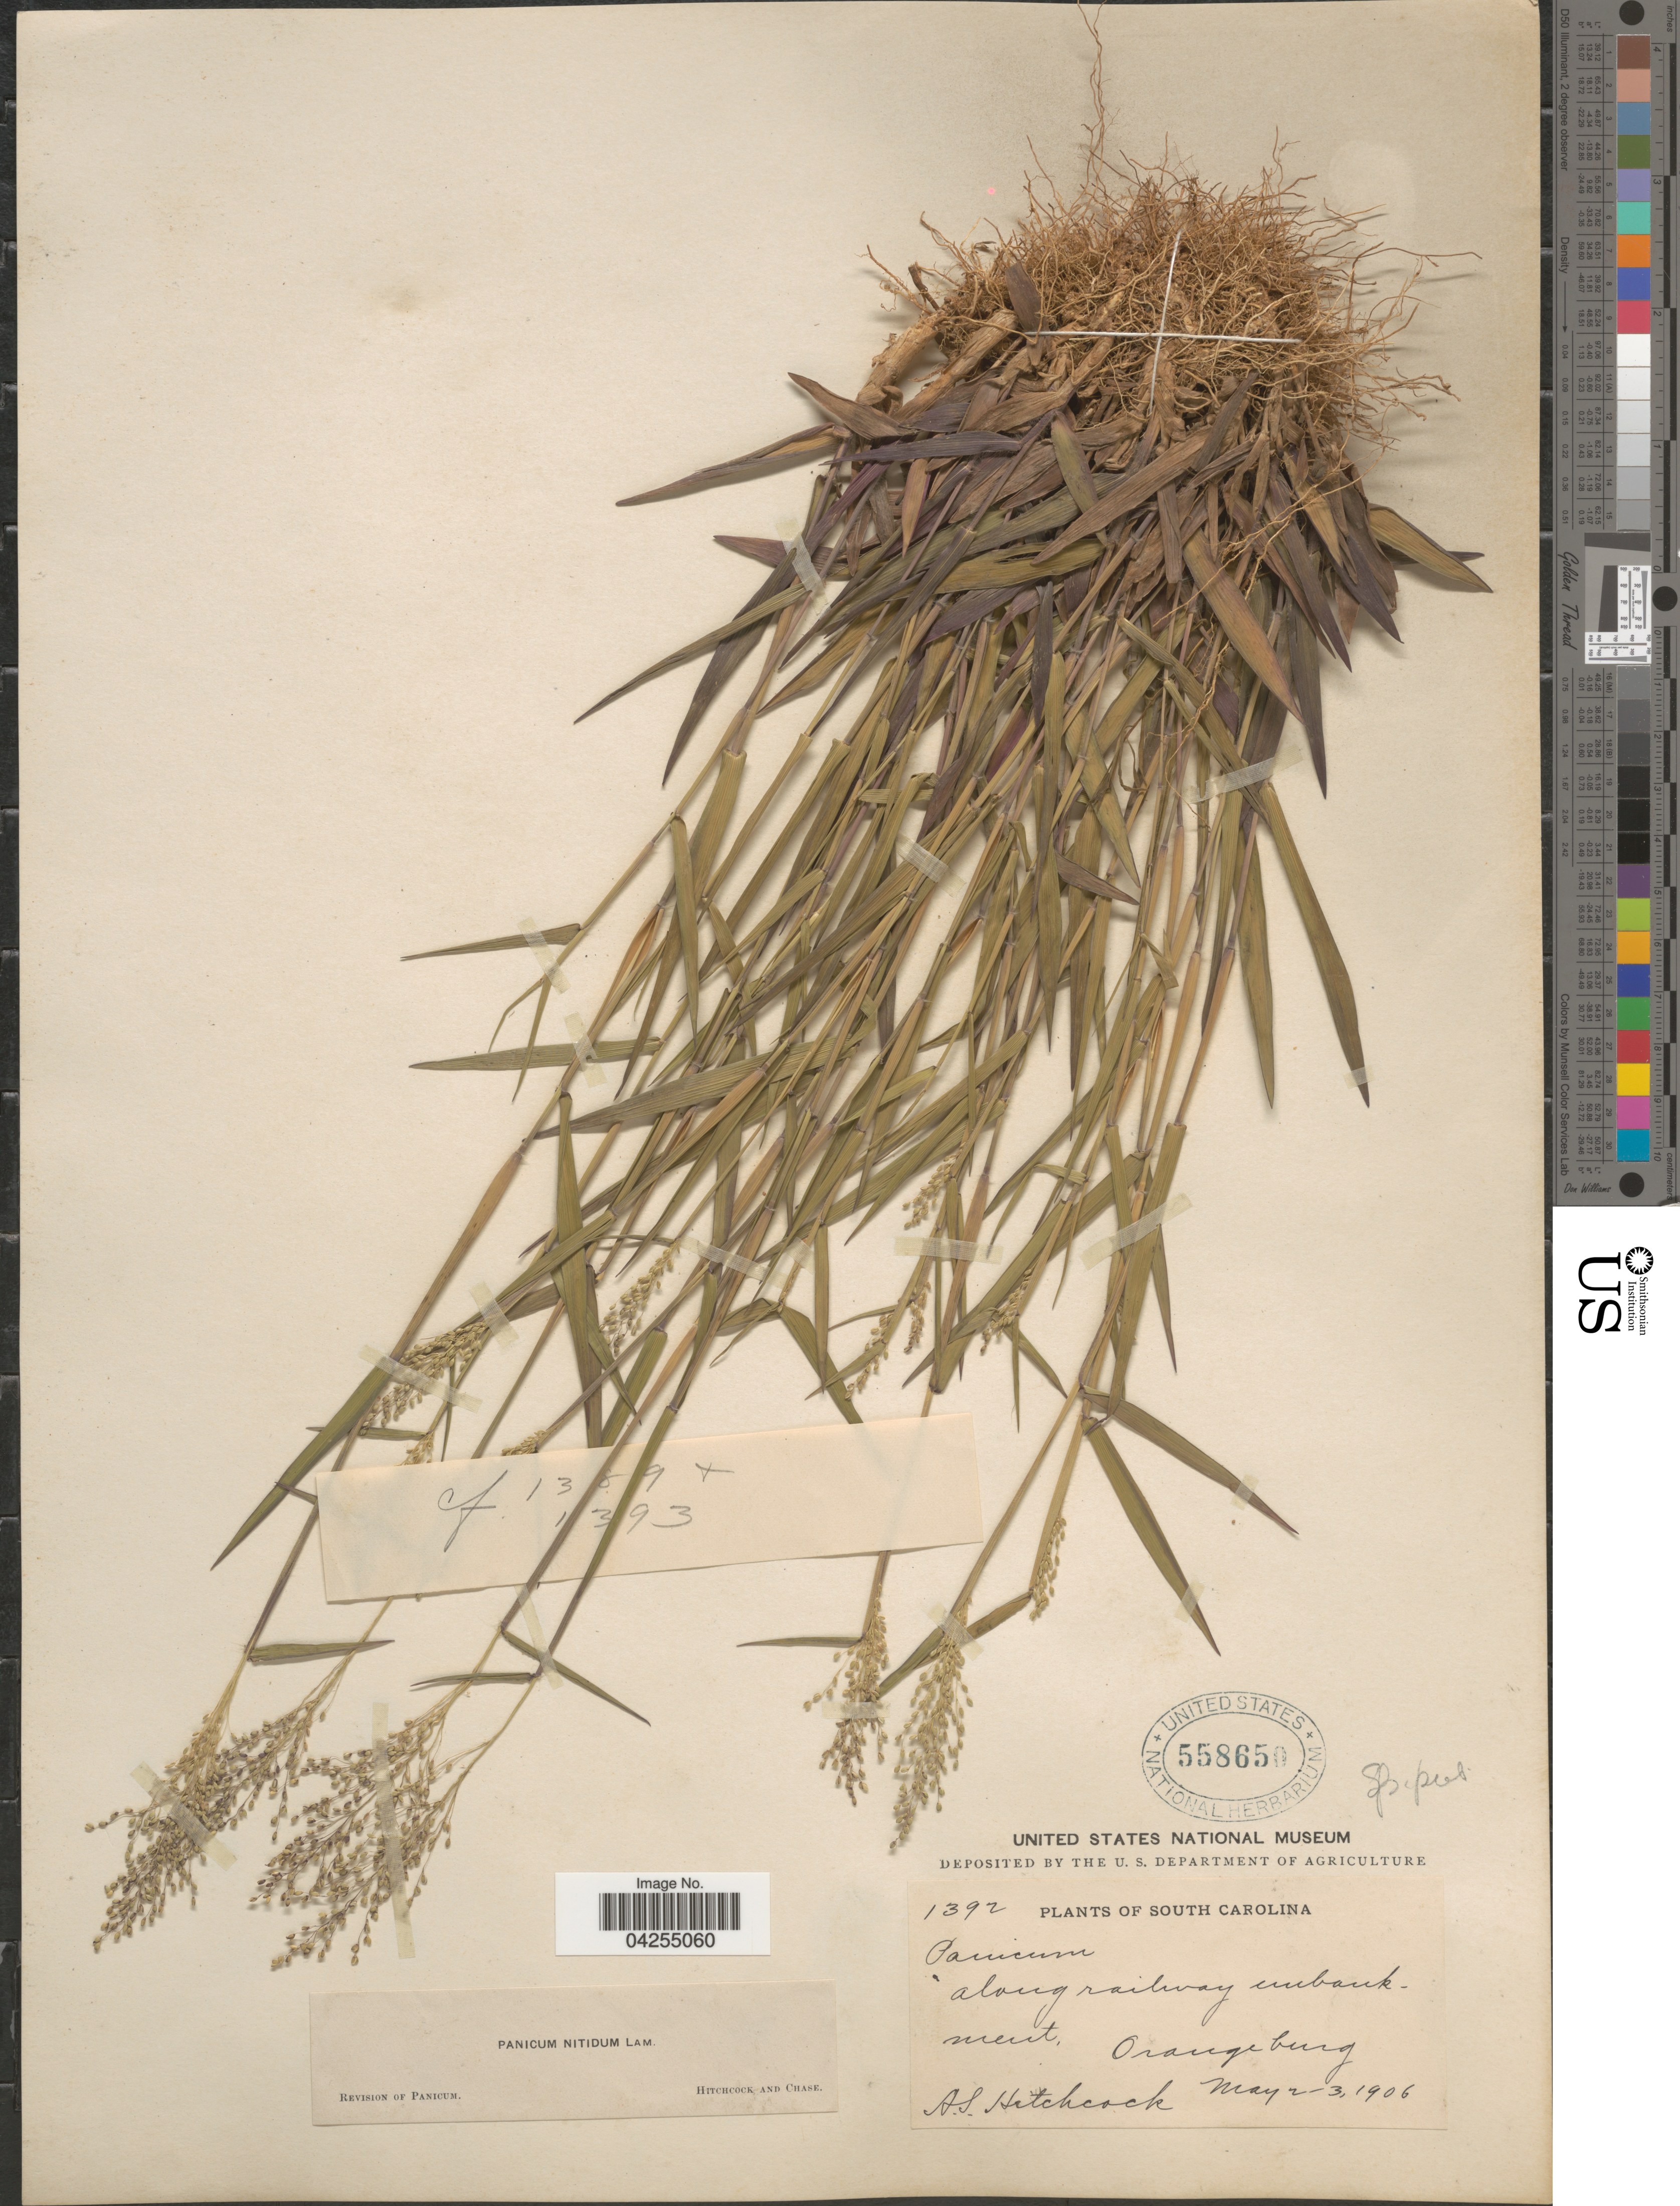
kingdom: Plantae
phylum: Tracheophyta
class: Liliopsida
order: Poales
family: Poaceae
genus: Dichanthelium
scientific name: Dichanthelium dichotomum var. dichotomum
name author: (L.) Gould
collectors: A. S. Hitchcock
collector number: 1392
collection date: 1906-05-02/1906-05-03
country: United States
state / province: South Carolina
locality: Along railway embankment, Orangeburg.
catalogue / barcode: US 558650